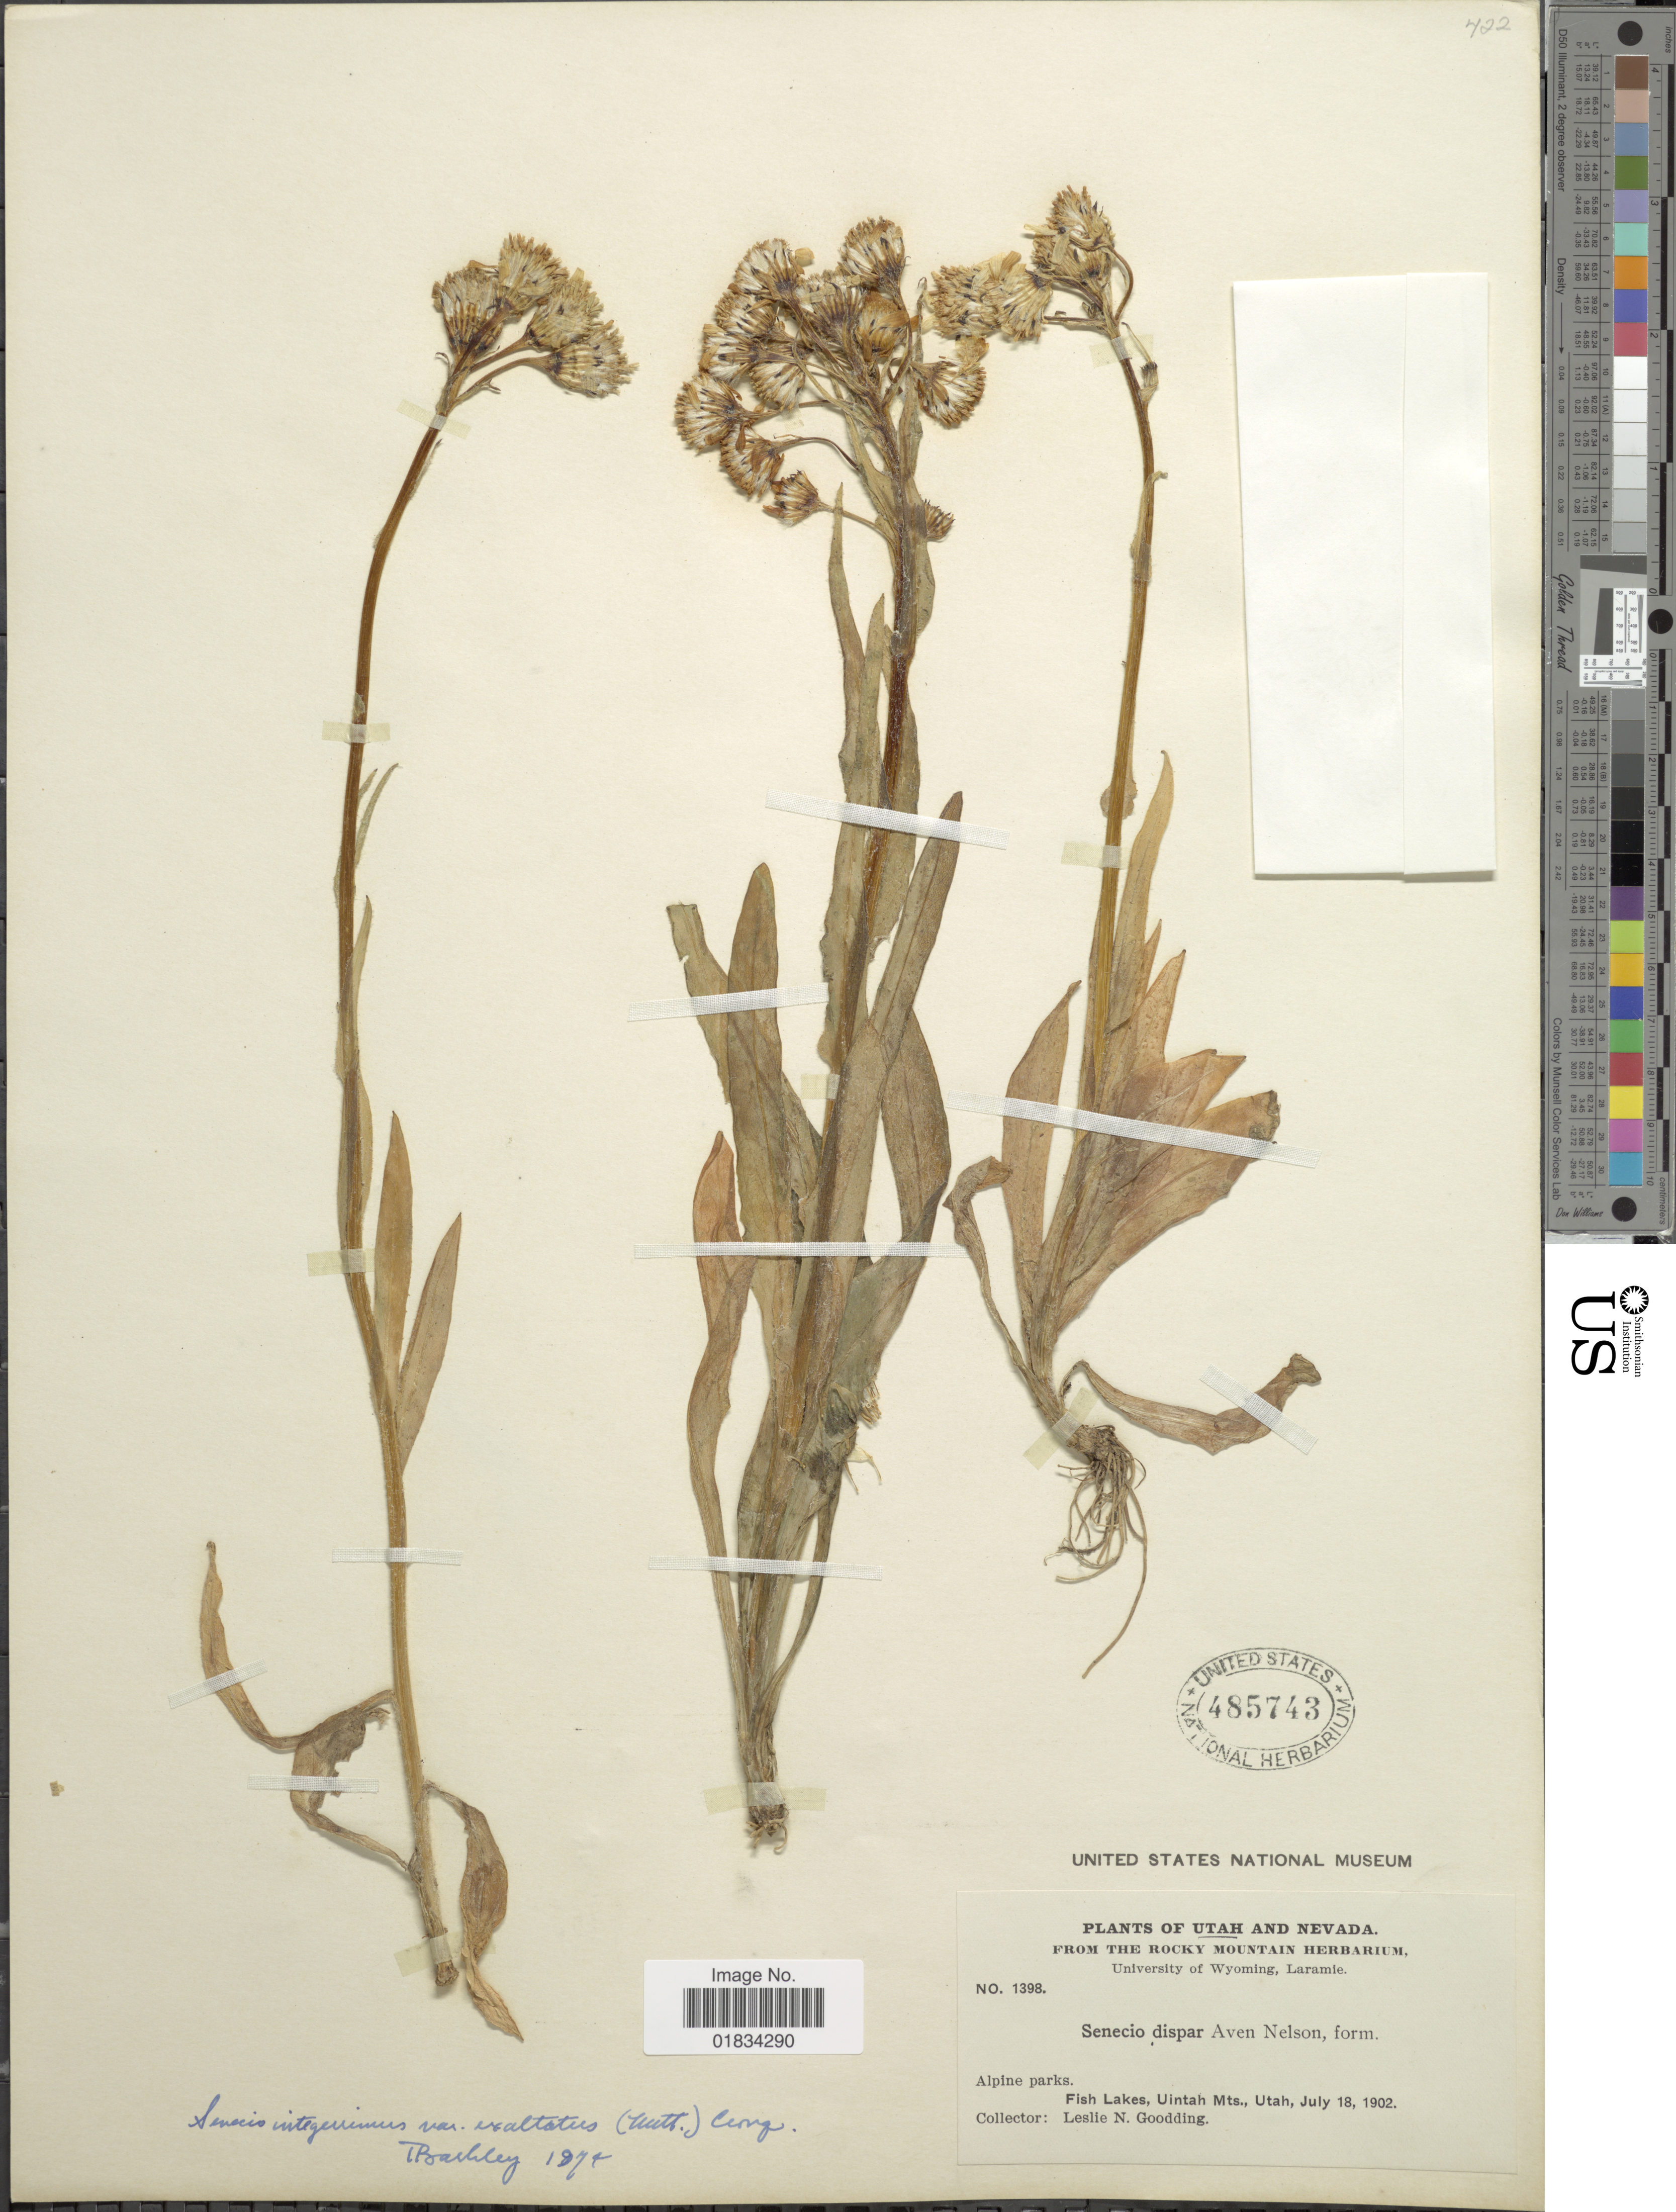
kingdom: Plantae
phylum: Tracheophyta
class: Magnoliopsida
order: Asterales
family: Asteraceae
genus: Senecio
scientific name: Senecio integerrimus var. exaltatus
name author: (Nutt.) Cronq.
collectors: L. N. Goodding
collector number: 1398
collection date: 1902-07-18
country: United States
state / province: Utah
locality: Fish Lakes, Uintah Mts.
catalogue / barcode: US 485743